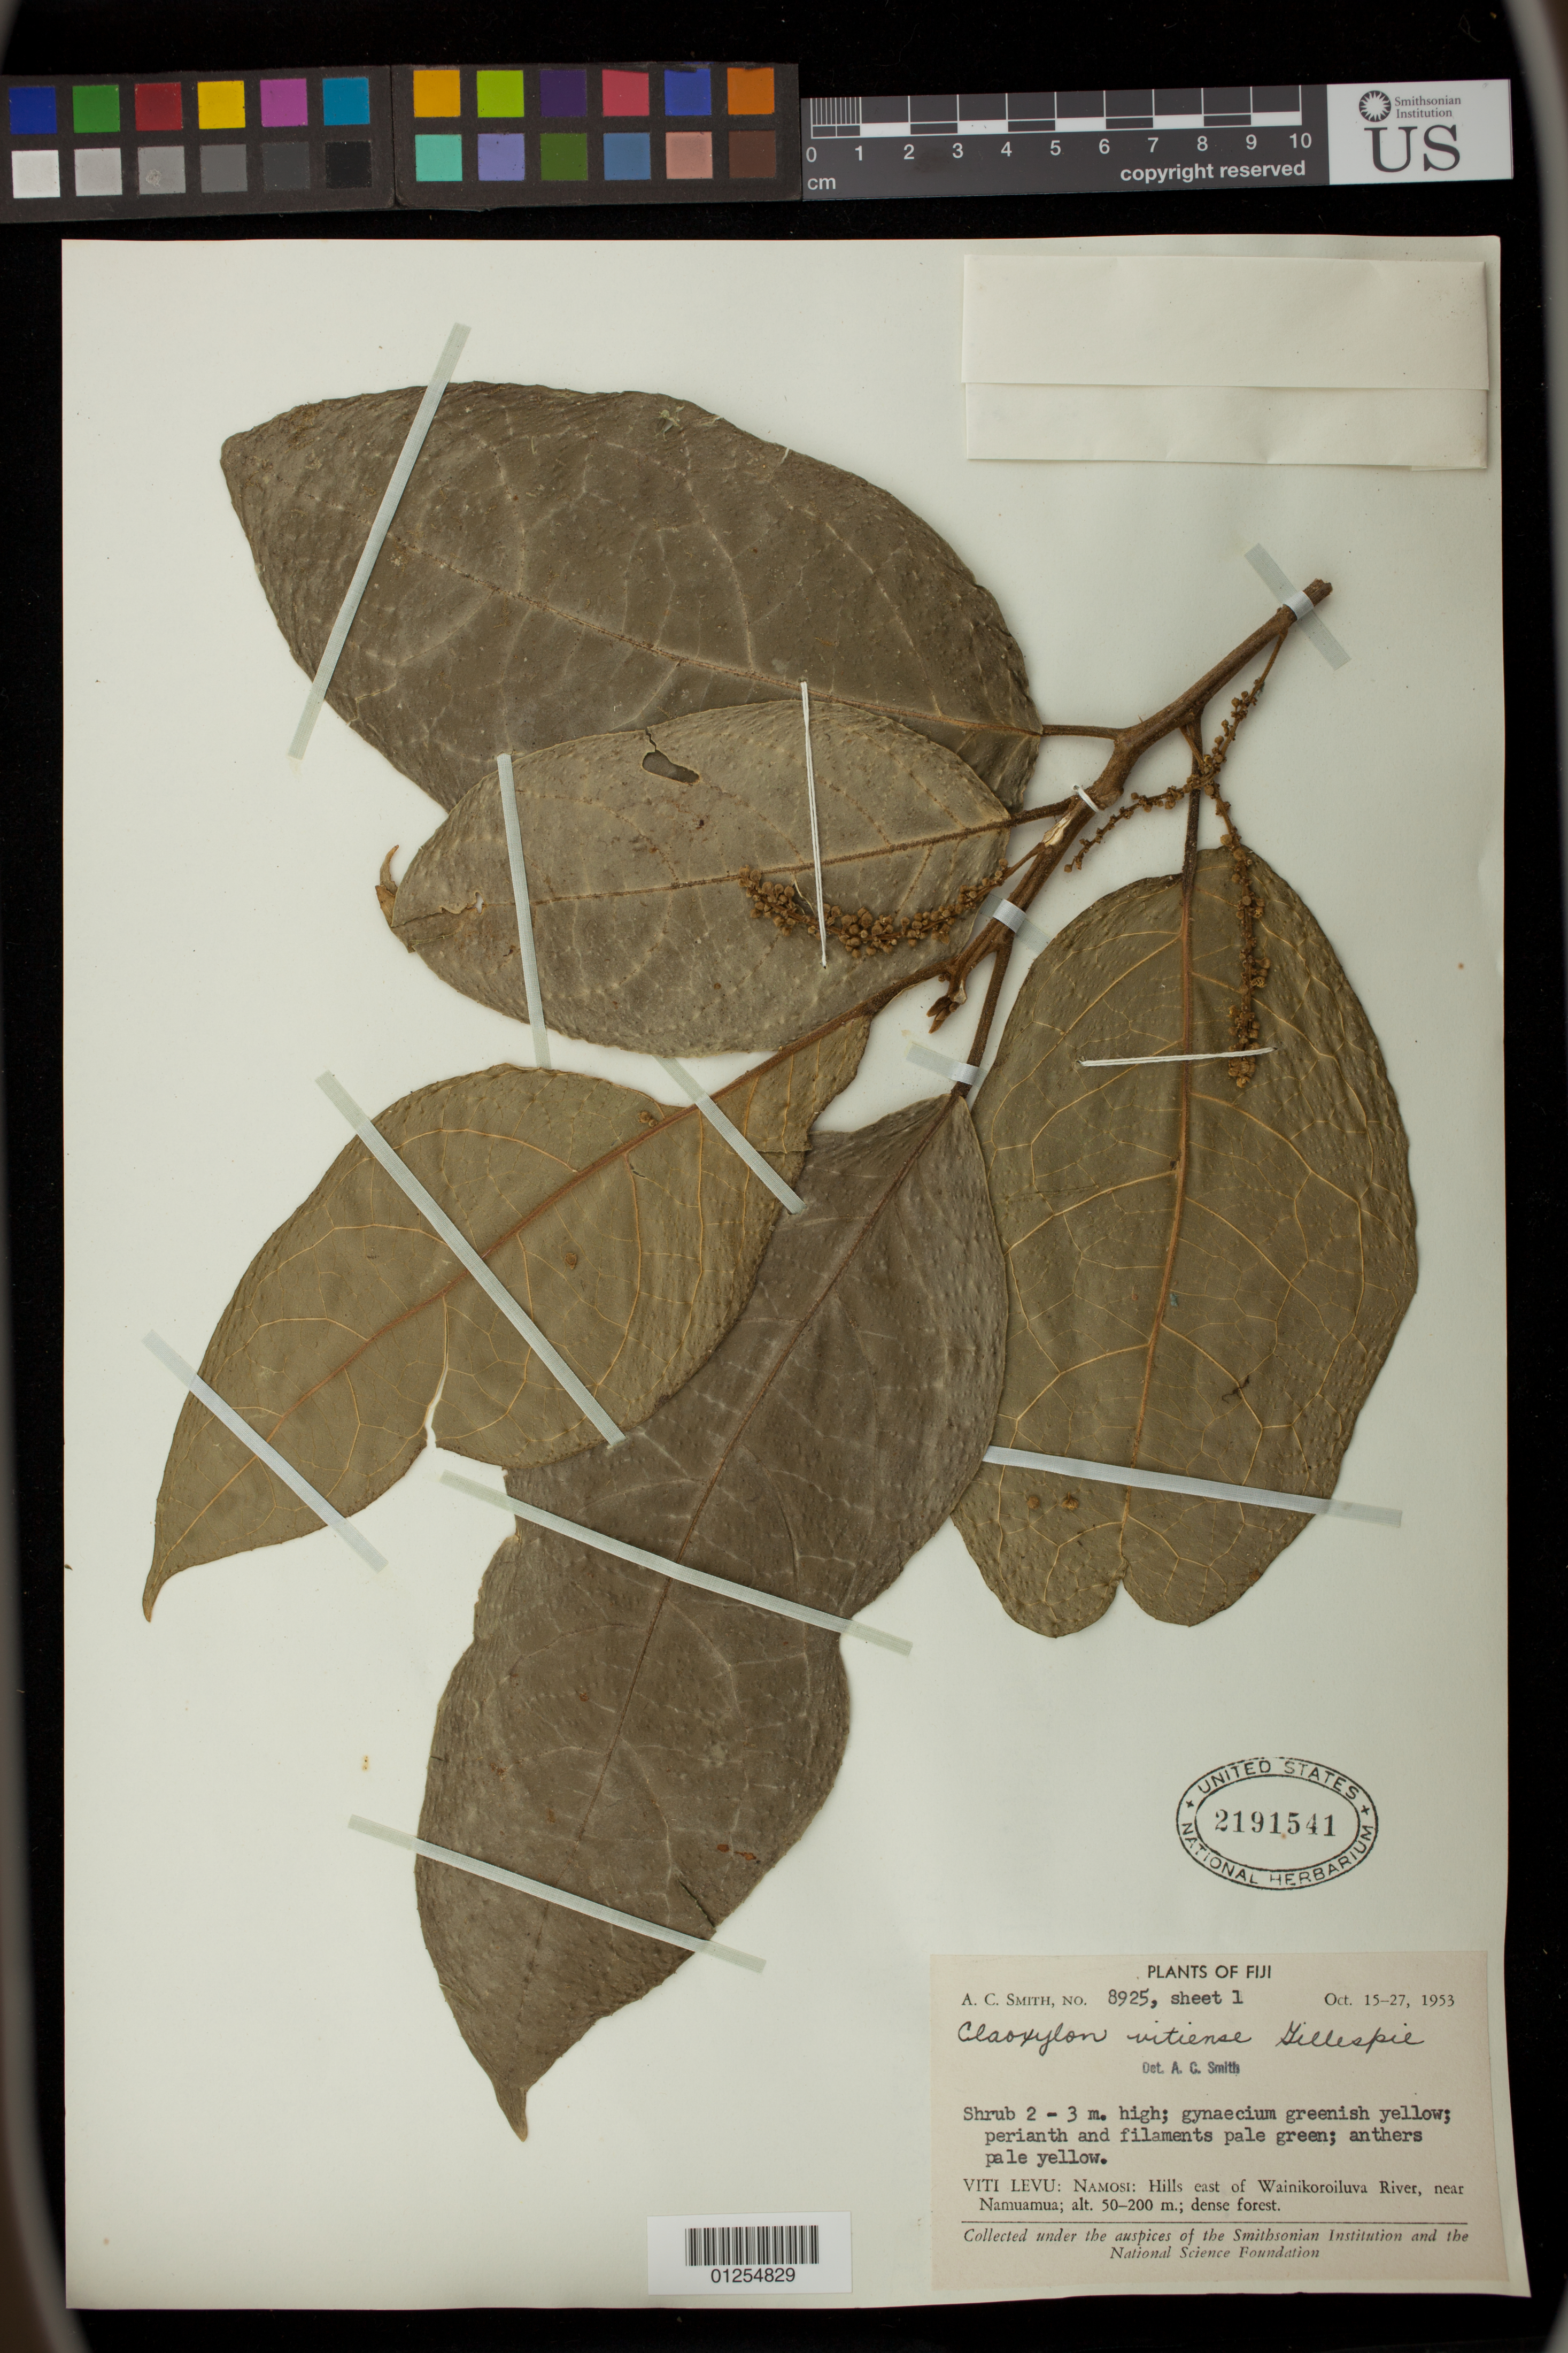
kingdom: Plantae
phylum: Tracheophyta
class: Magnoliopsida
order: Malpighiales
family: Euphorbiaceae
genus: Claoxylon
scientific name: Claoxylon vitiense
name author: Gillespie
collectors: A. C. Smith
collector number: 8925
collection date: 1953-10-15/1953-10-27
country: Fiji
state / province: Central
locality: Viti Levu. Namosi: Hills east of Wainikoroiluva River, near Namuamua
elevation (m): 50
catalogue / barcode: US 2191541